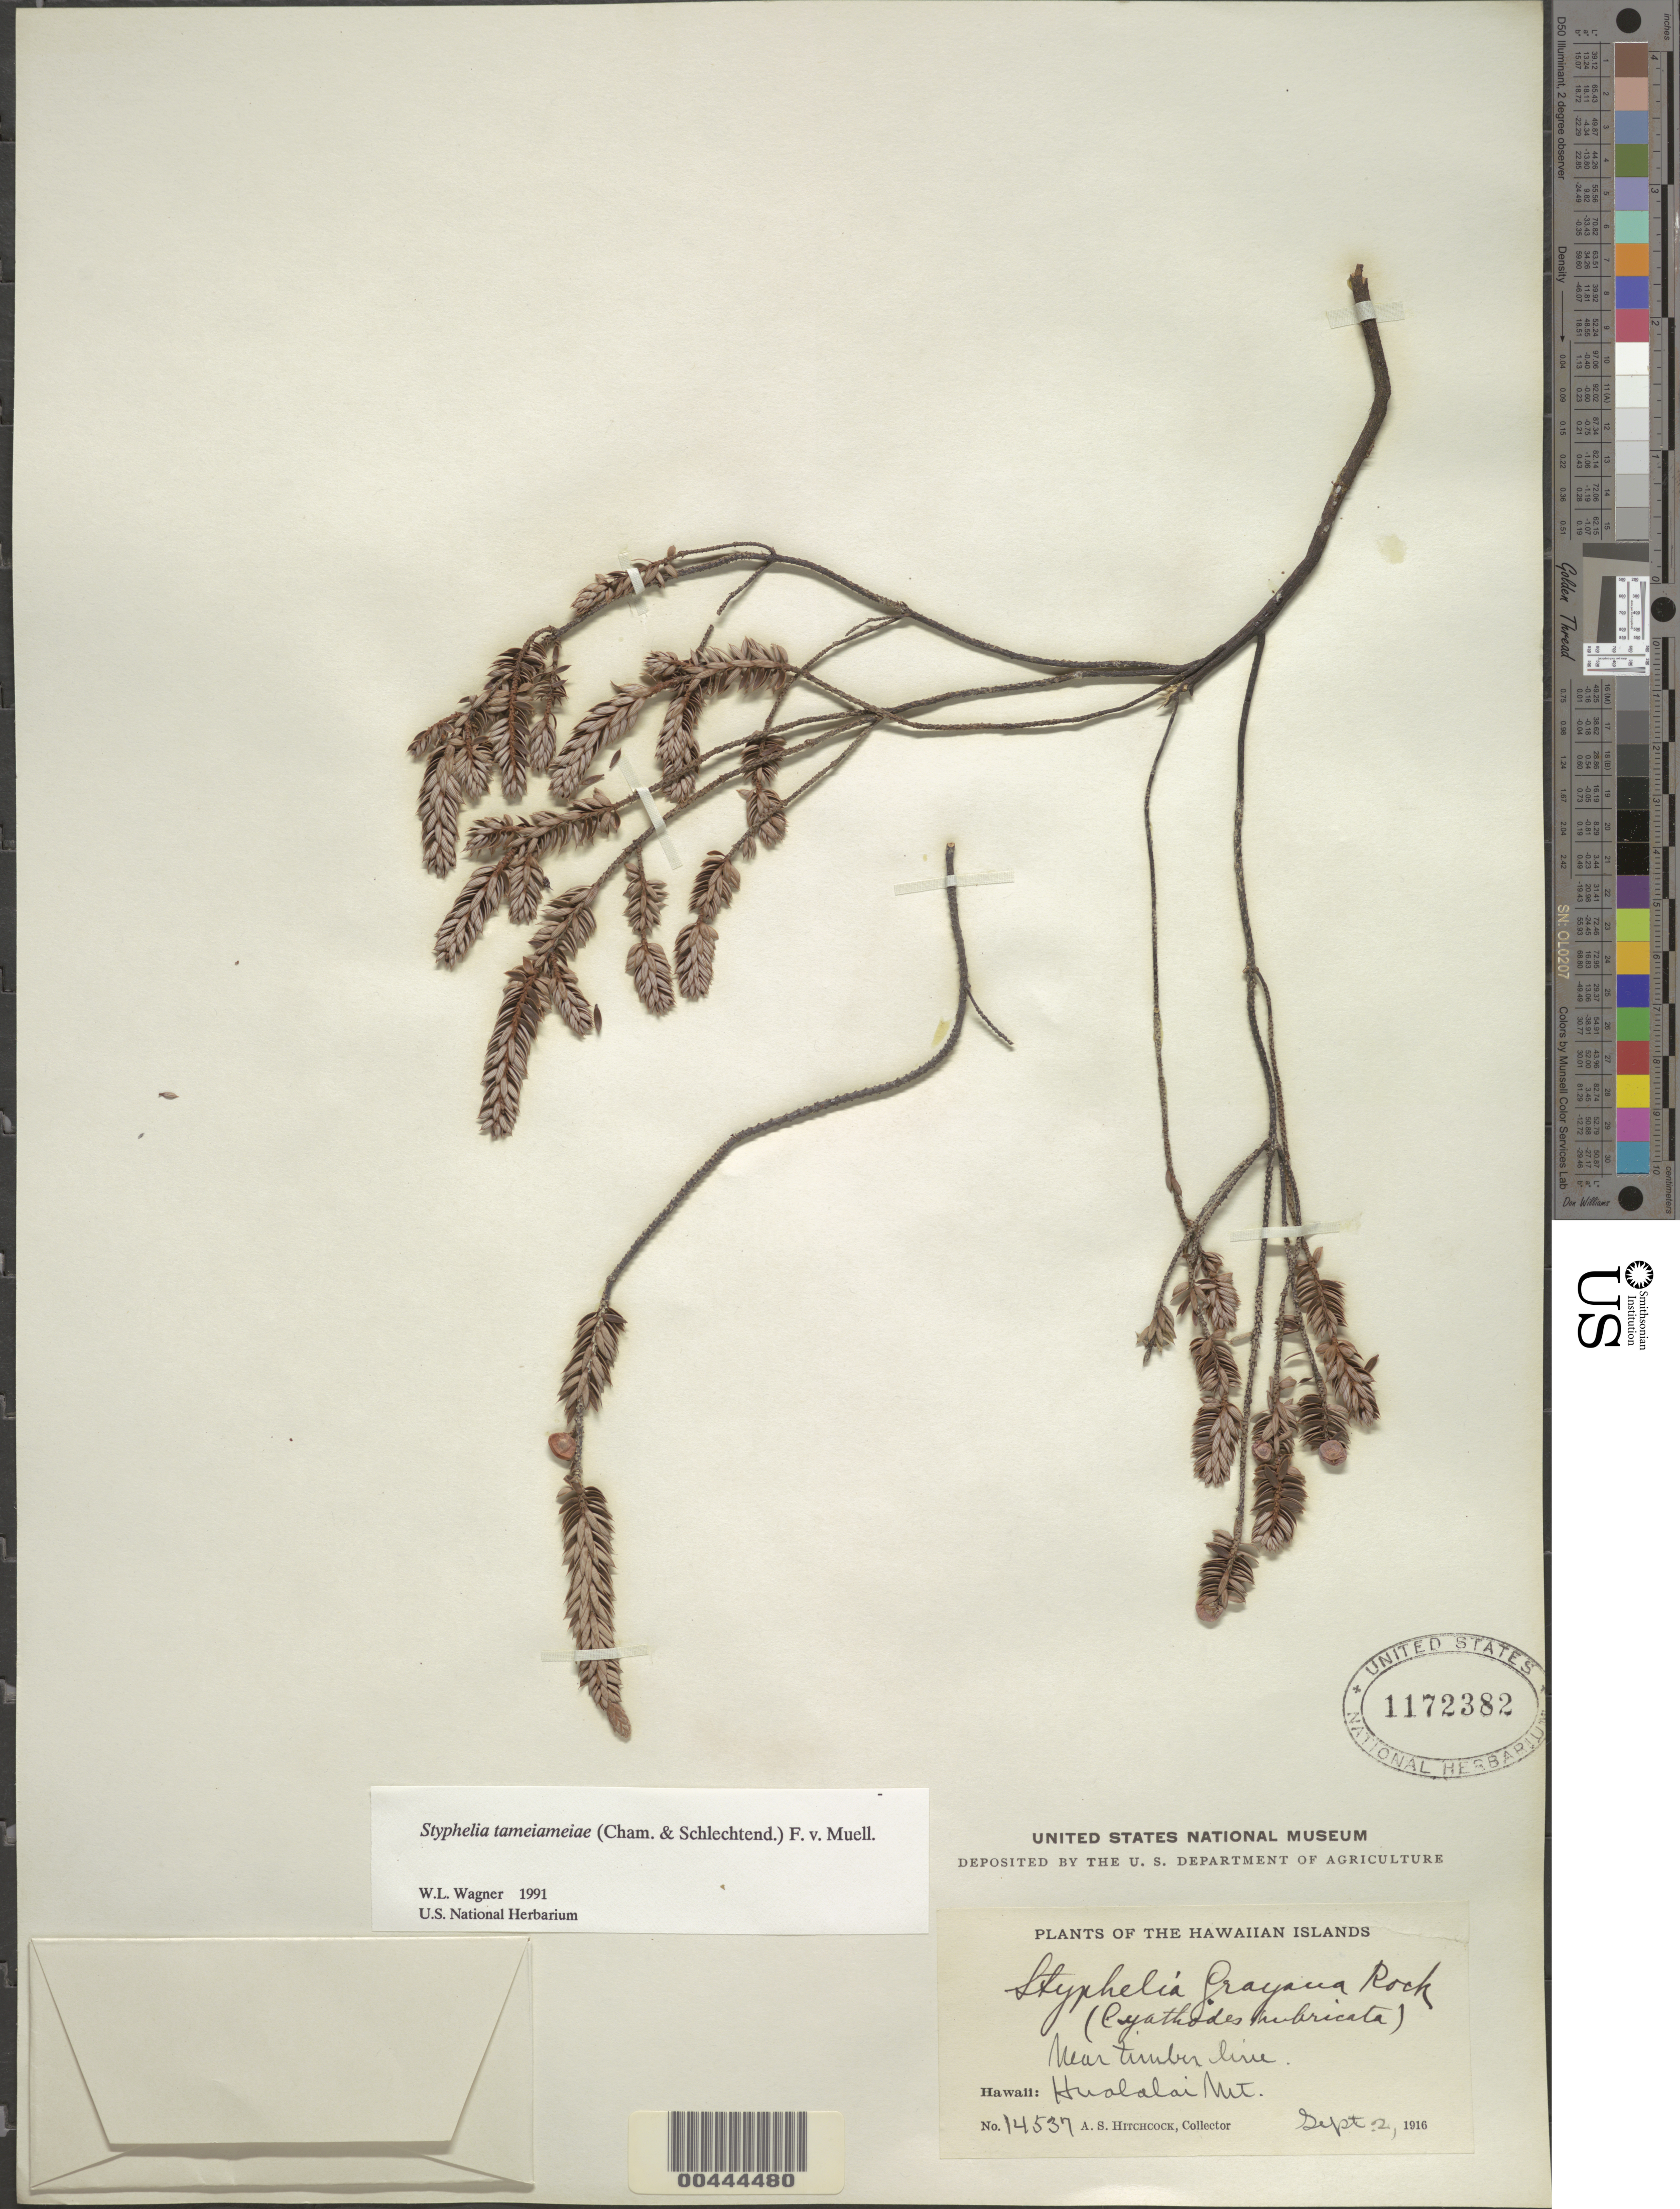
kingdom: Plantae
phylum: Tracheophyta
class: Magnoliopsida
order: Ericales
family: Ericaceae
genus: Leptecophylla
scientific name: Leptecophylla tameiameiae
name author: (Cham. & Schltdl.) C.M. Weiller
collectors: A. S. Hitchcock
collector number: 14537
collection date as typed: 2 Sep 1916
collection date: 1916-09-02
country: United States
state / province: Hawaii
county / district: Hawaii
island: Hawaii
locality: Hualalai Mt., near timberline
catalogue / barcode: US 1172382